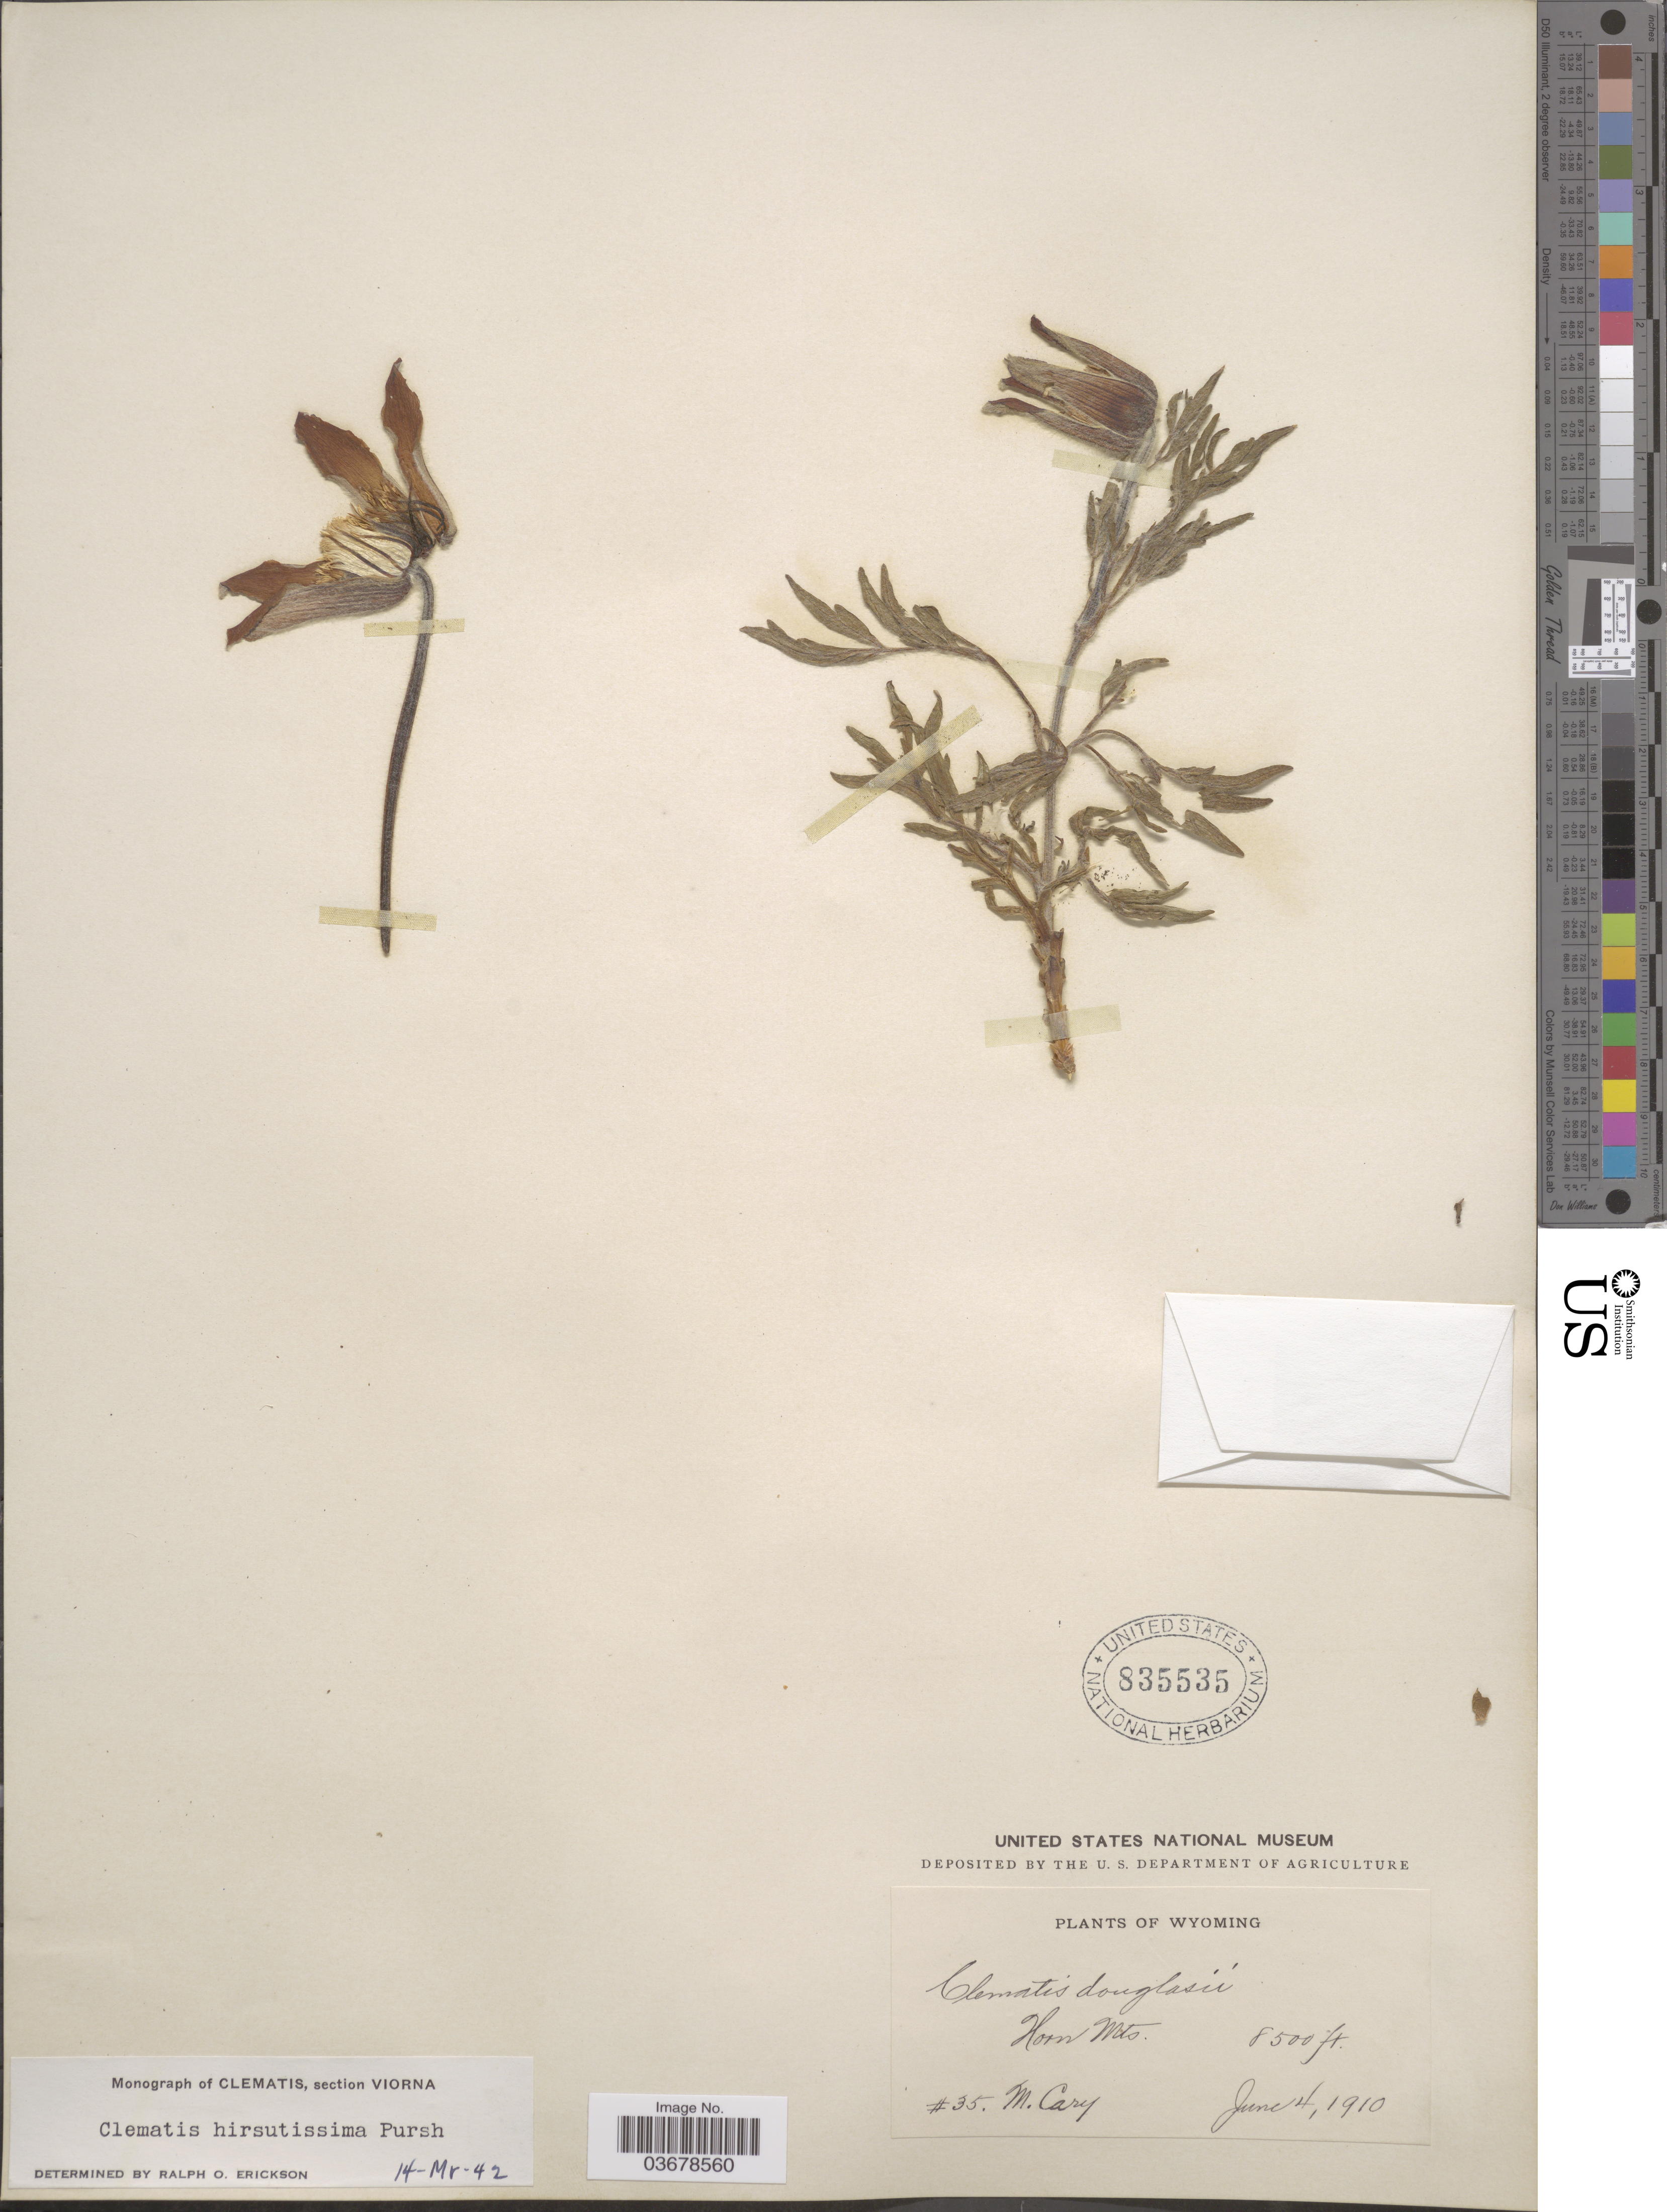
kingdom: Plantae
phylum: Tracheophyta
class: Magnoliopsida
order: Ranunculales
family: Ranunculaceae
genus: Clematis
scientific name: Clematis viorna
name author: L.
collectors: M. Cary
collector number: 35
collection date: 1910-06-04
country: United States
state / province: Wyoming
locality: Horn Mts.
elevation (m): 2591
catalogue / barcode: US 835535